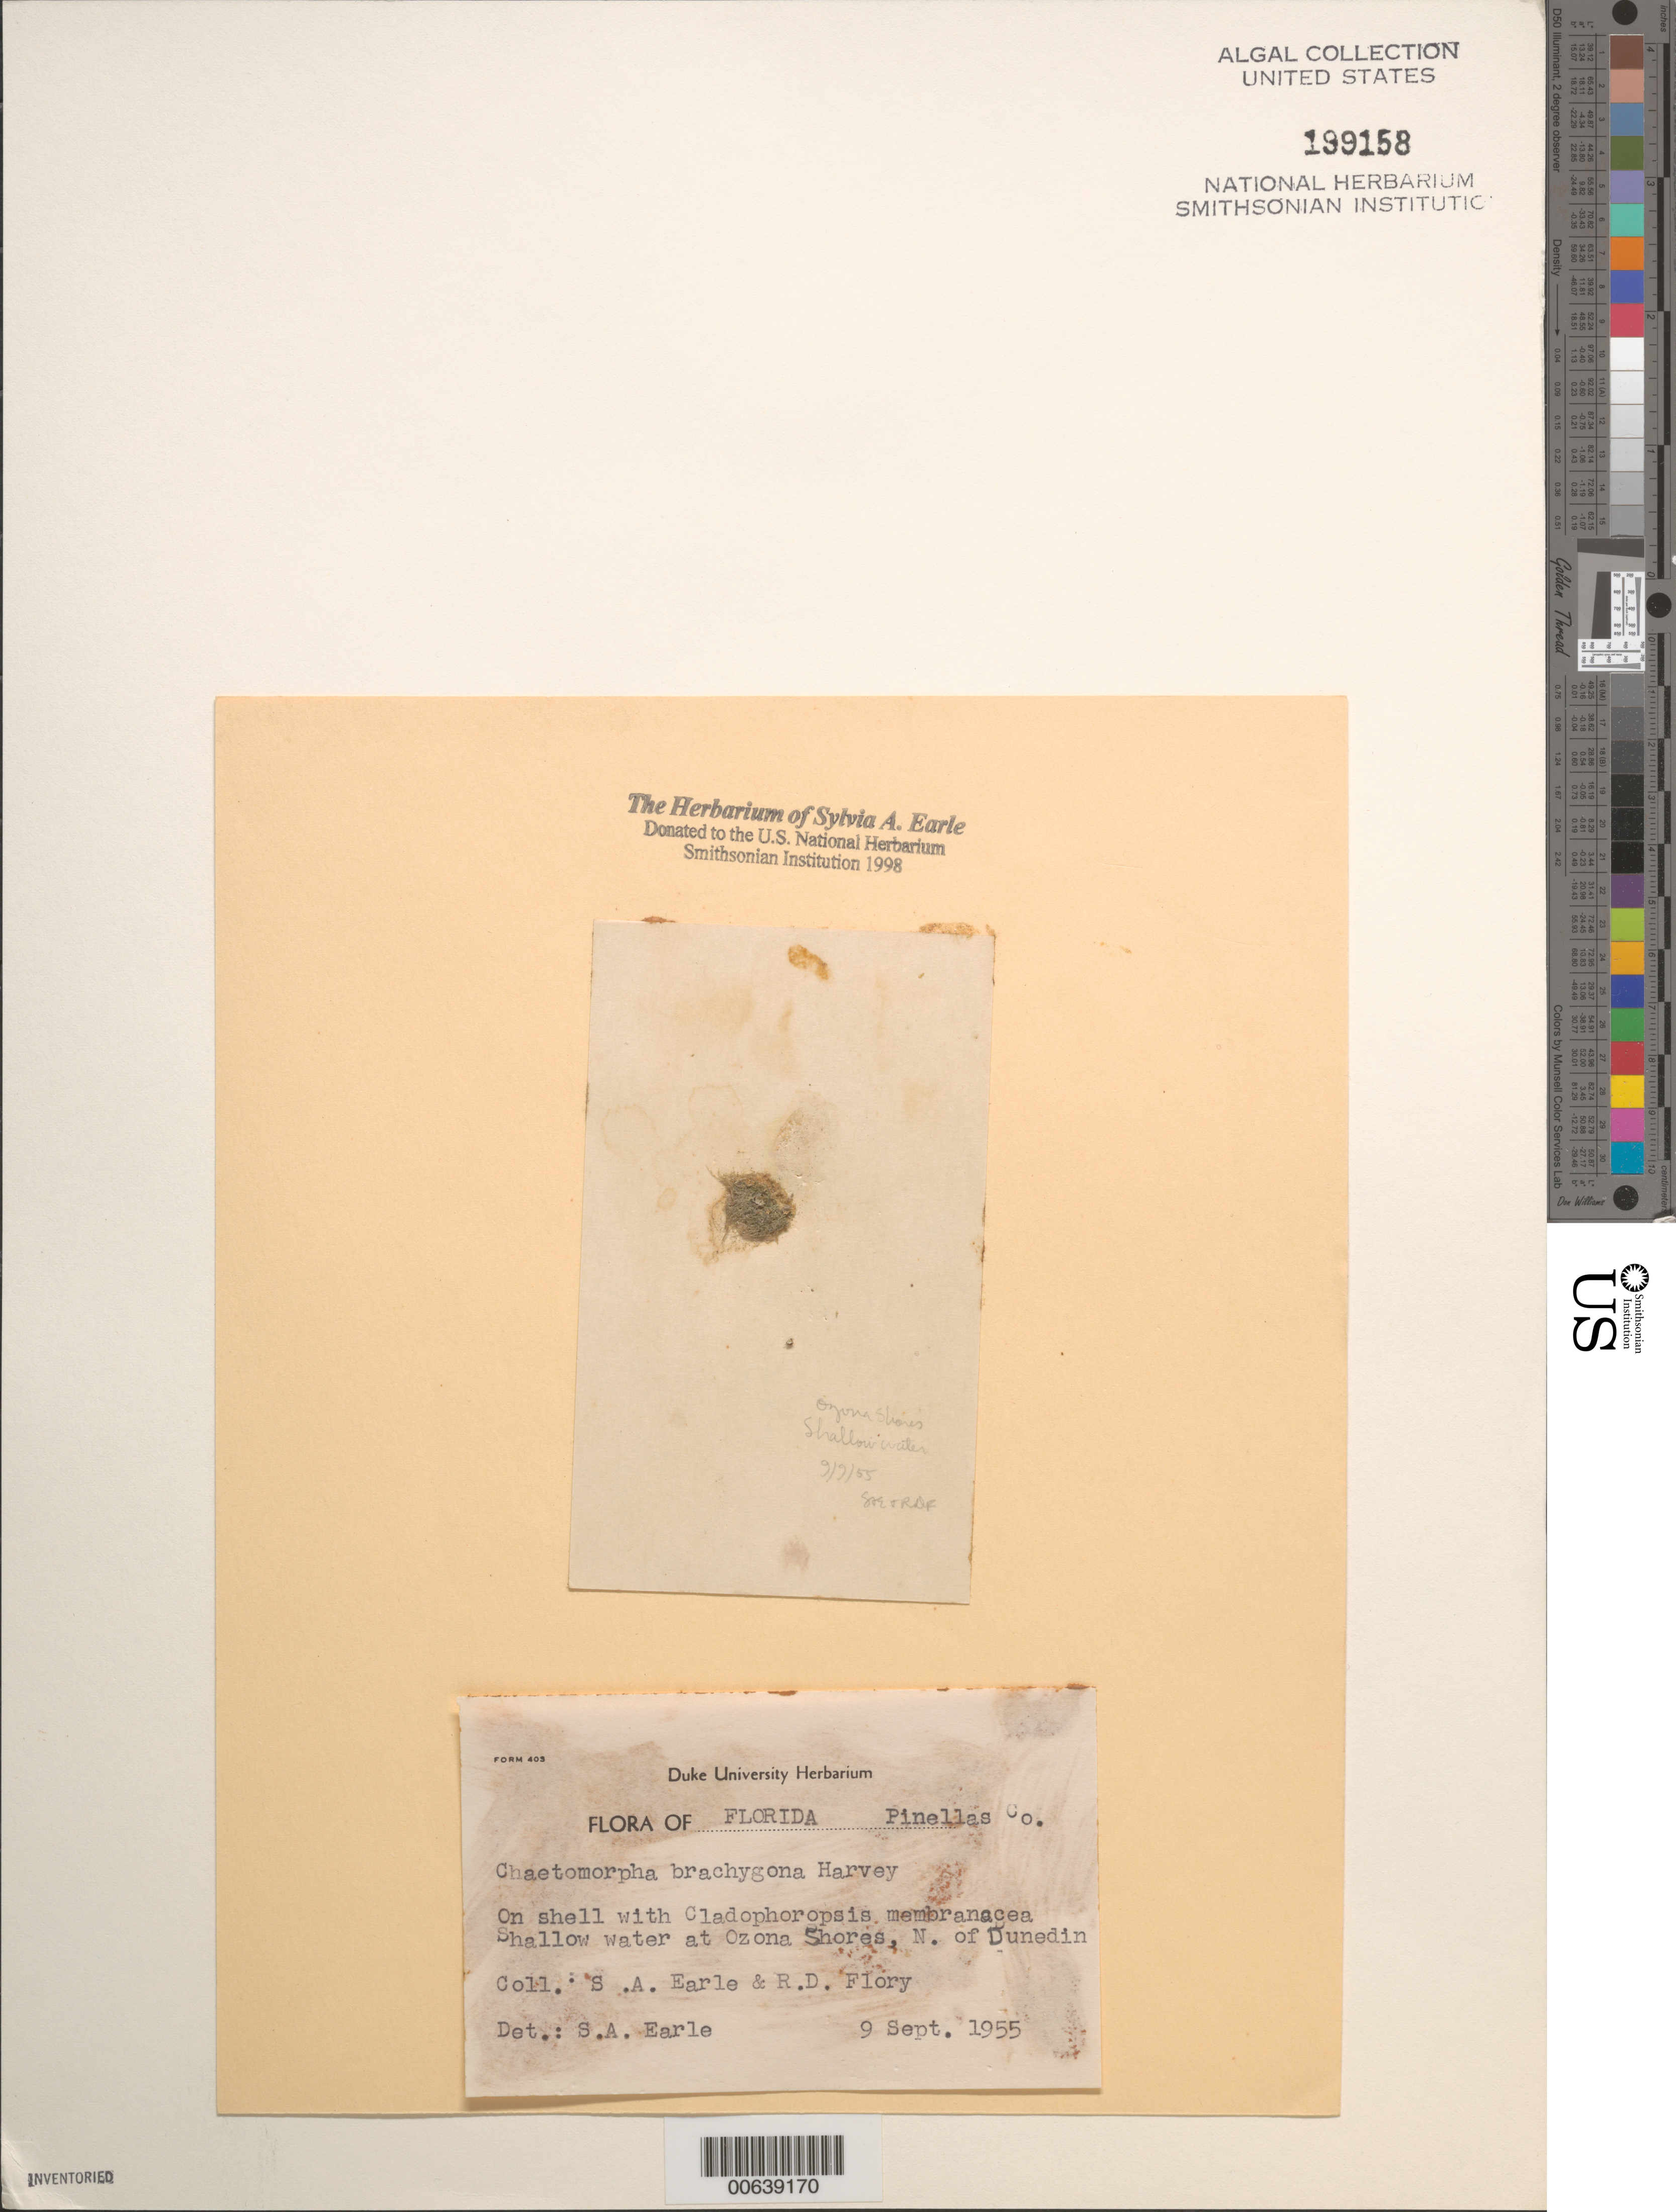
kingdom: Plantae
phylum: Chlorophyta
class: Ulvophyceae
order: Cladophorales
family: Cladophoraceae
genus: Chaetomorpha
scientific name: Chaetomorpha brachygona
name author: Harv.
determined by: Earle, S. A.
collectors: S. A. Earle & R. Flory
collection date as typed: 09 Sep 1955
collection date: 1955-09-09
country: United States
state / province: Florida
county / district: Pinellas County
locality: Ozona Shores, north of Dunedin, Gulf of Mexico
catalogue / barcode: US 199158